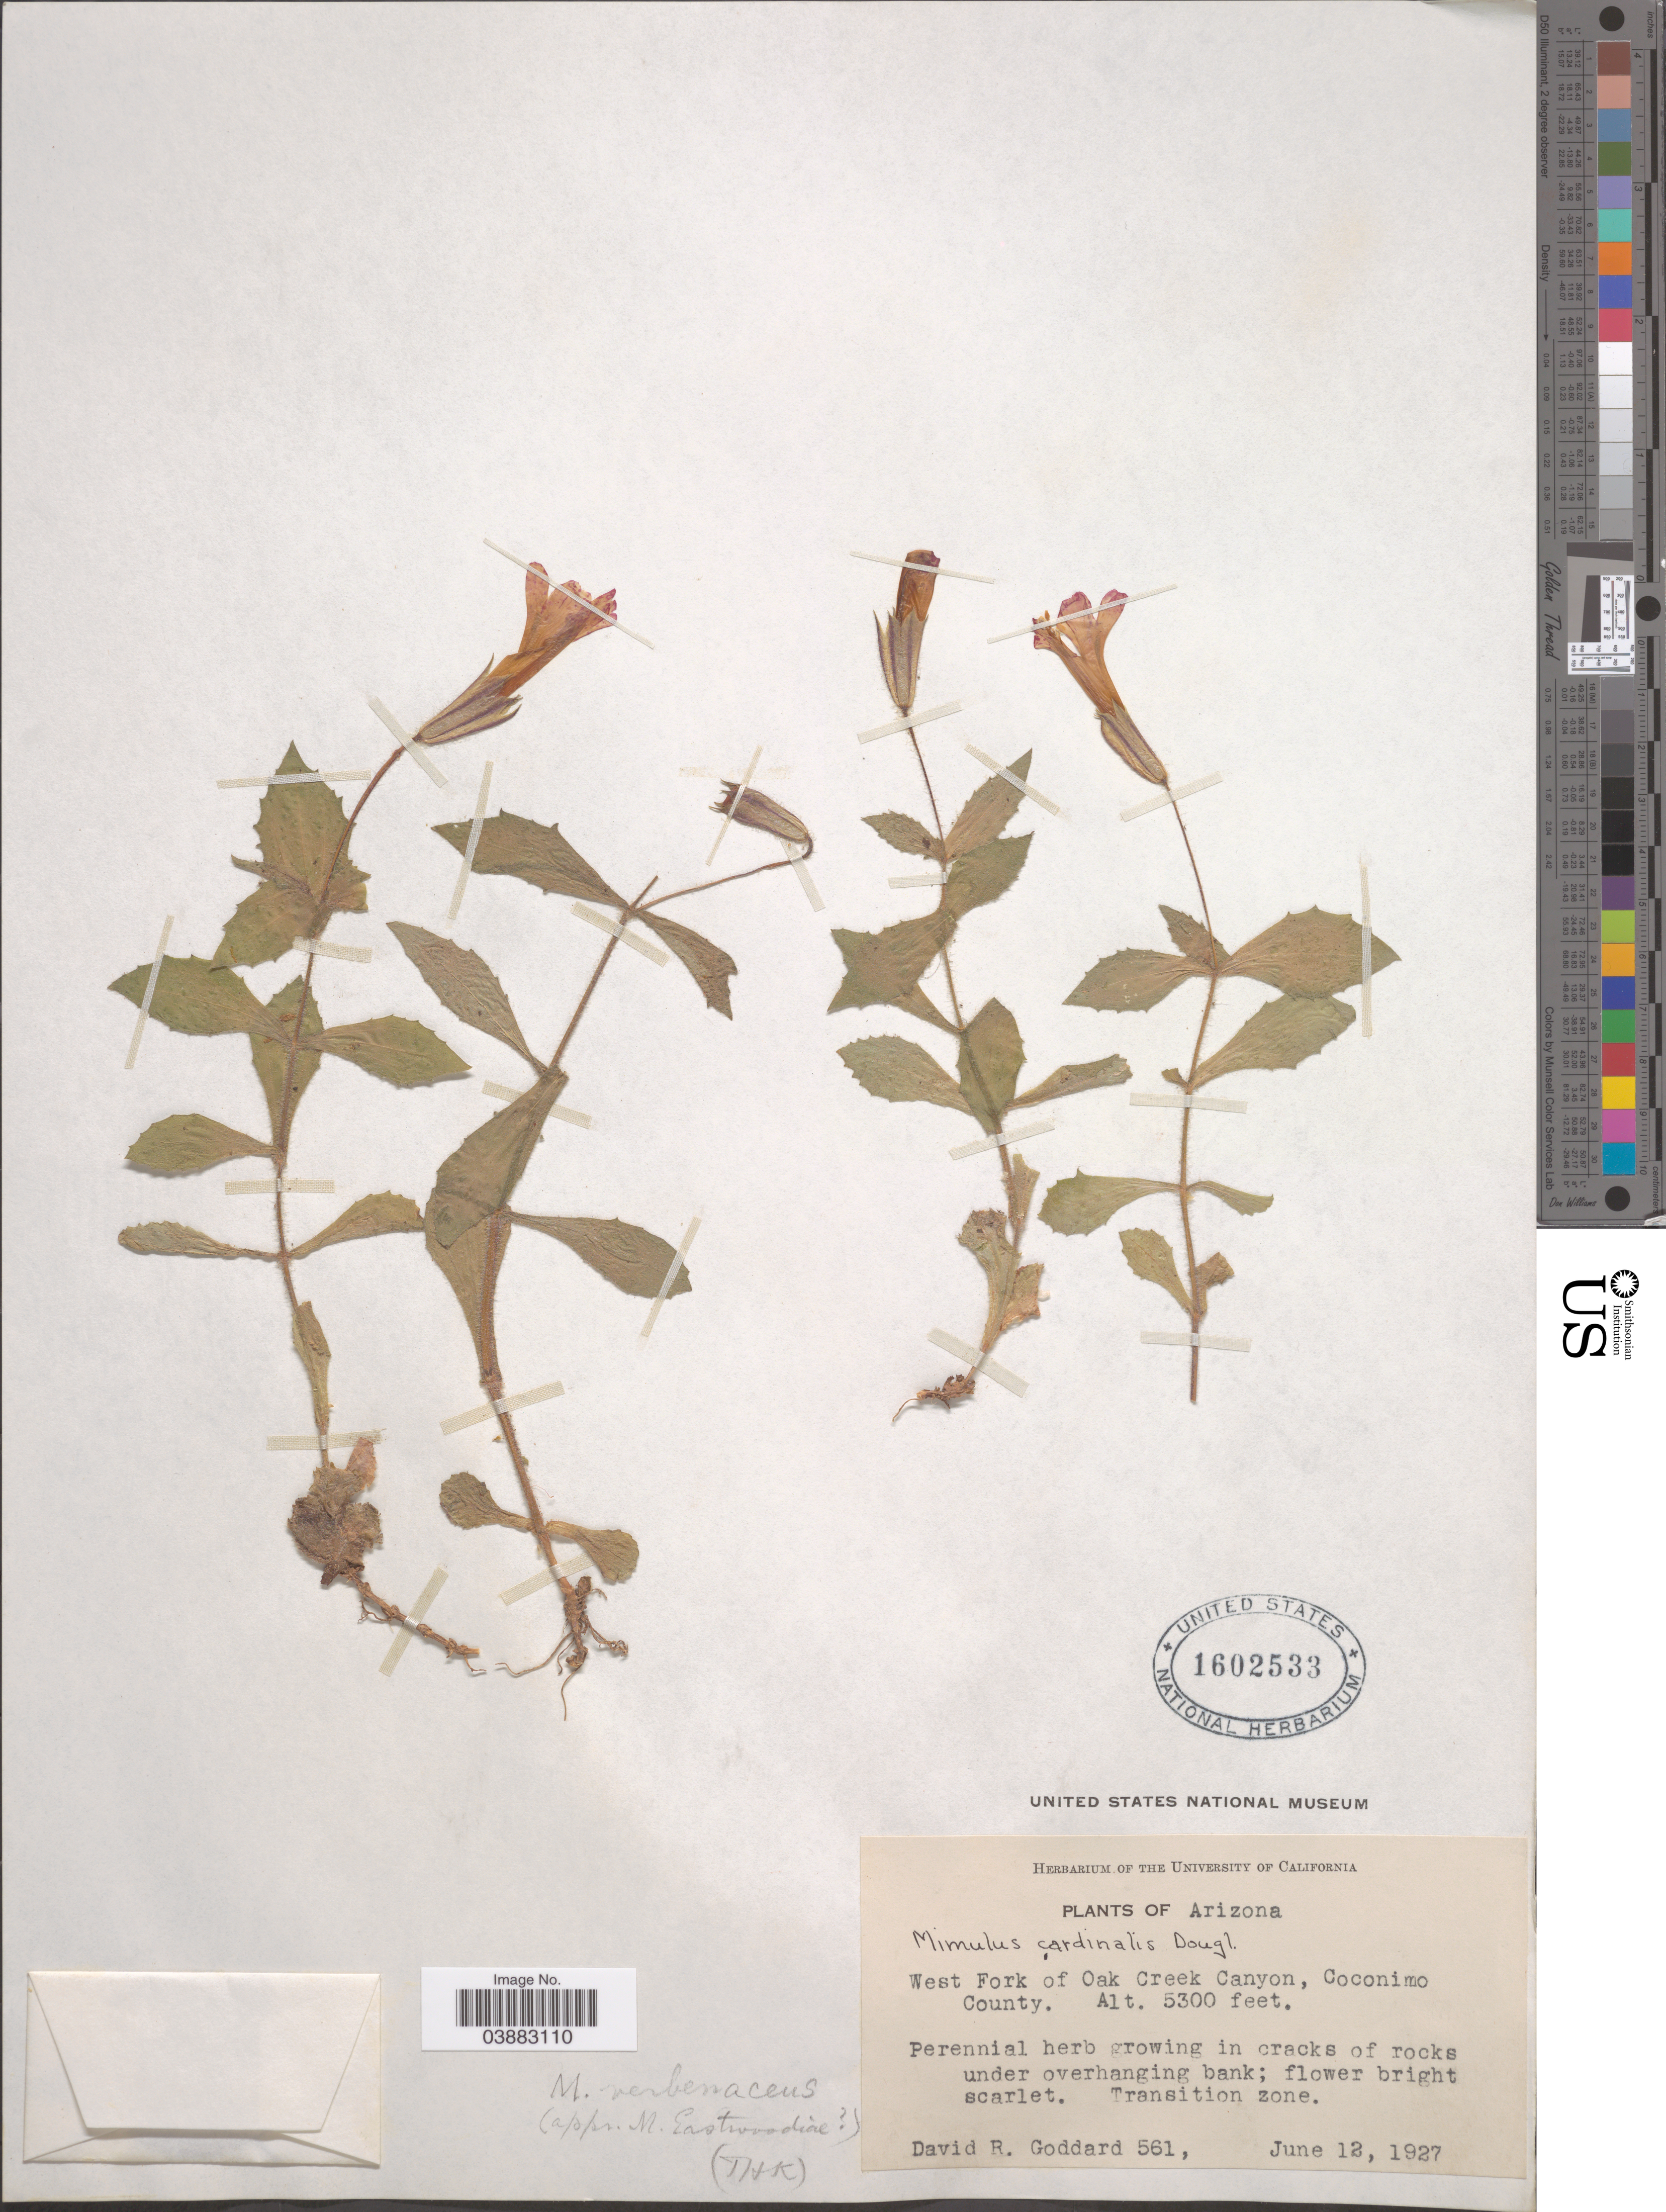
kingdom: Plantae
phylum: Tracheophyta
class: Magnoliopsida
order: Lamiales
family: Phrymaceae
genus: Mimulus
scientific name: Mimulus verbenaceus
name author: Greene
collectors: D. Goddard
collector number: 561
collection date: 1927-06-12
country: United States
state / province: Arizona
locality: West Fork of Oak Creek Canyon, Coconino County.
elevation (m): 1615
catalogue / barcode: US 1602533